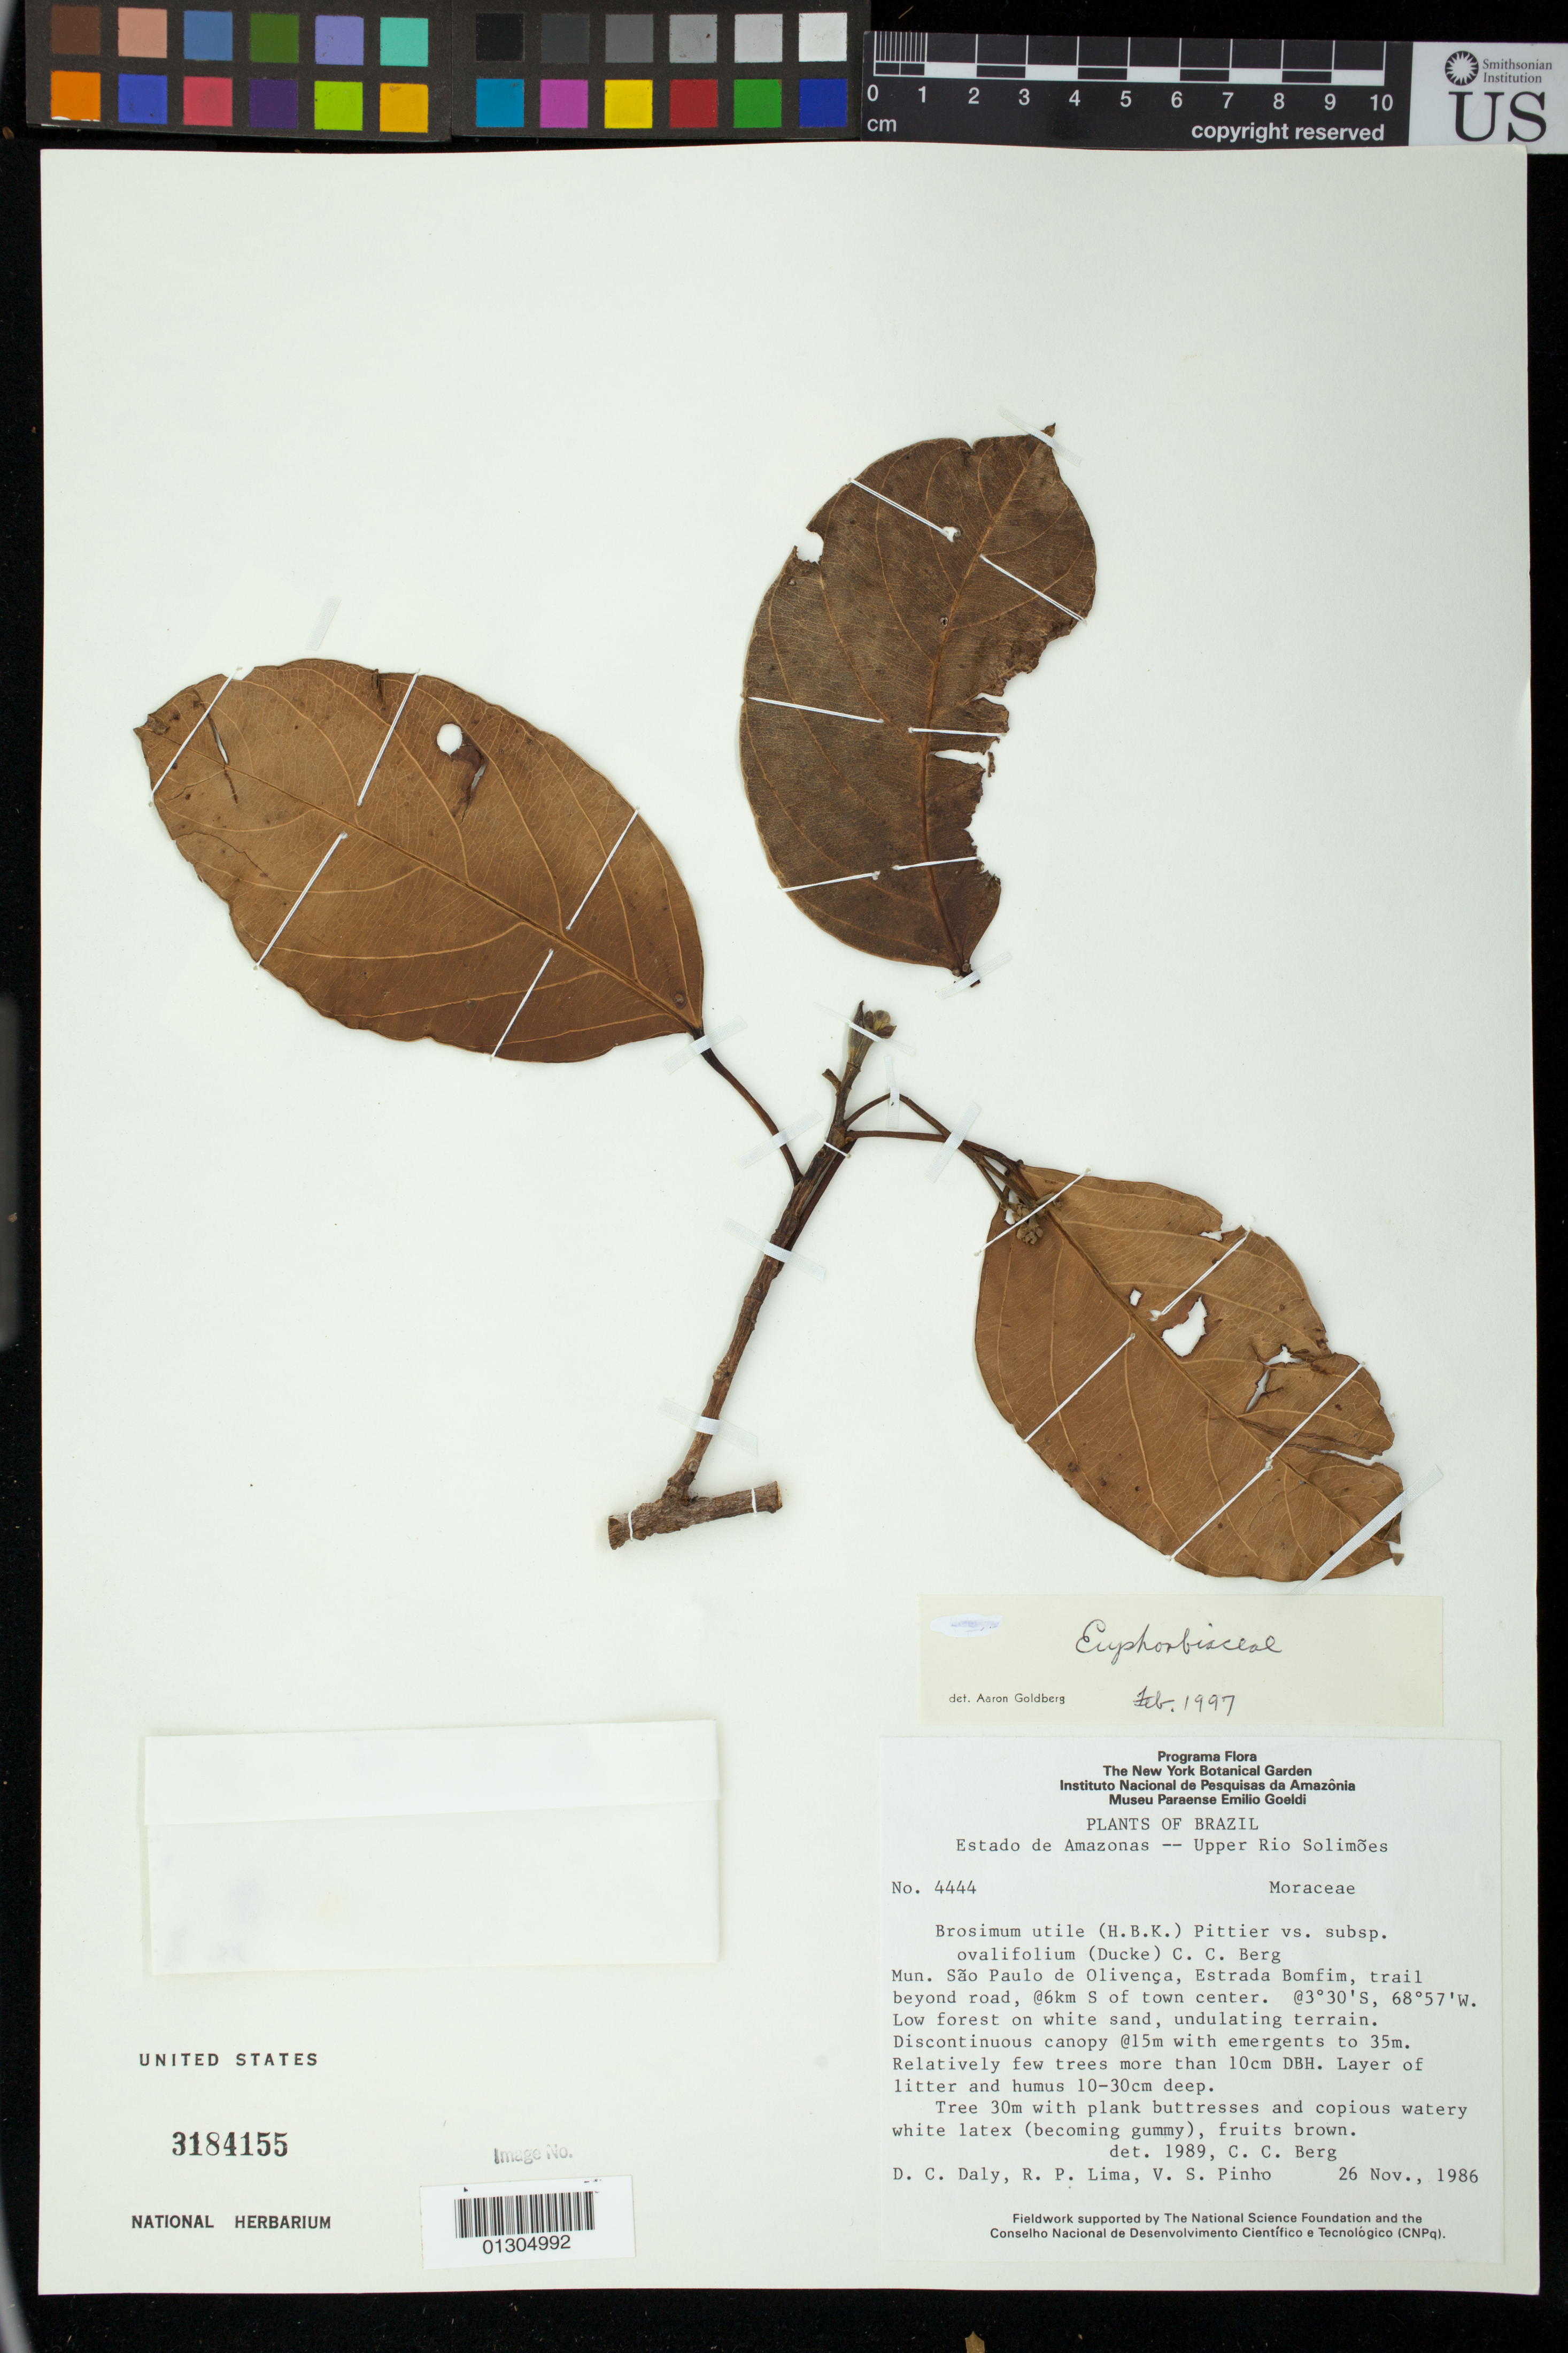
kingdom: Plantae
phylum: Tracheophyta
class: Magnoliopsida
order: Malpighiales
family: Euphorbiaceae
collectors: D. C. Daly, R. P. Lima & V. S. Pinho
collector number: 4444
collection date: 1986-11-26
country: Brazil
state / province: Amazonas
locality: Upper Rio Solimoes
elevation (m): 15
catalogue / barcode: US 3184155